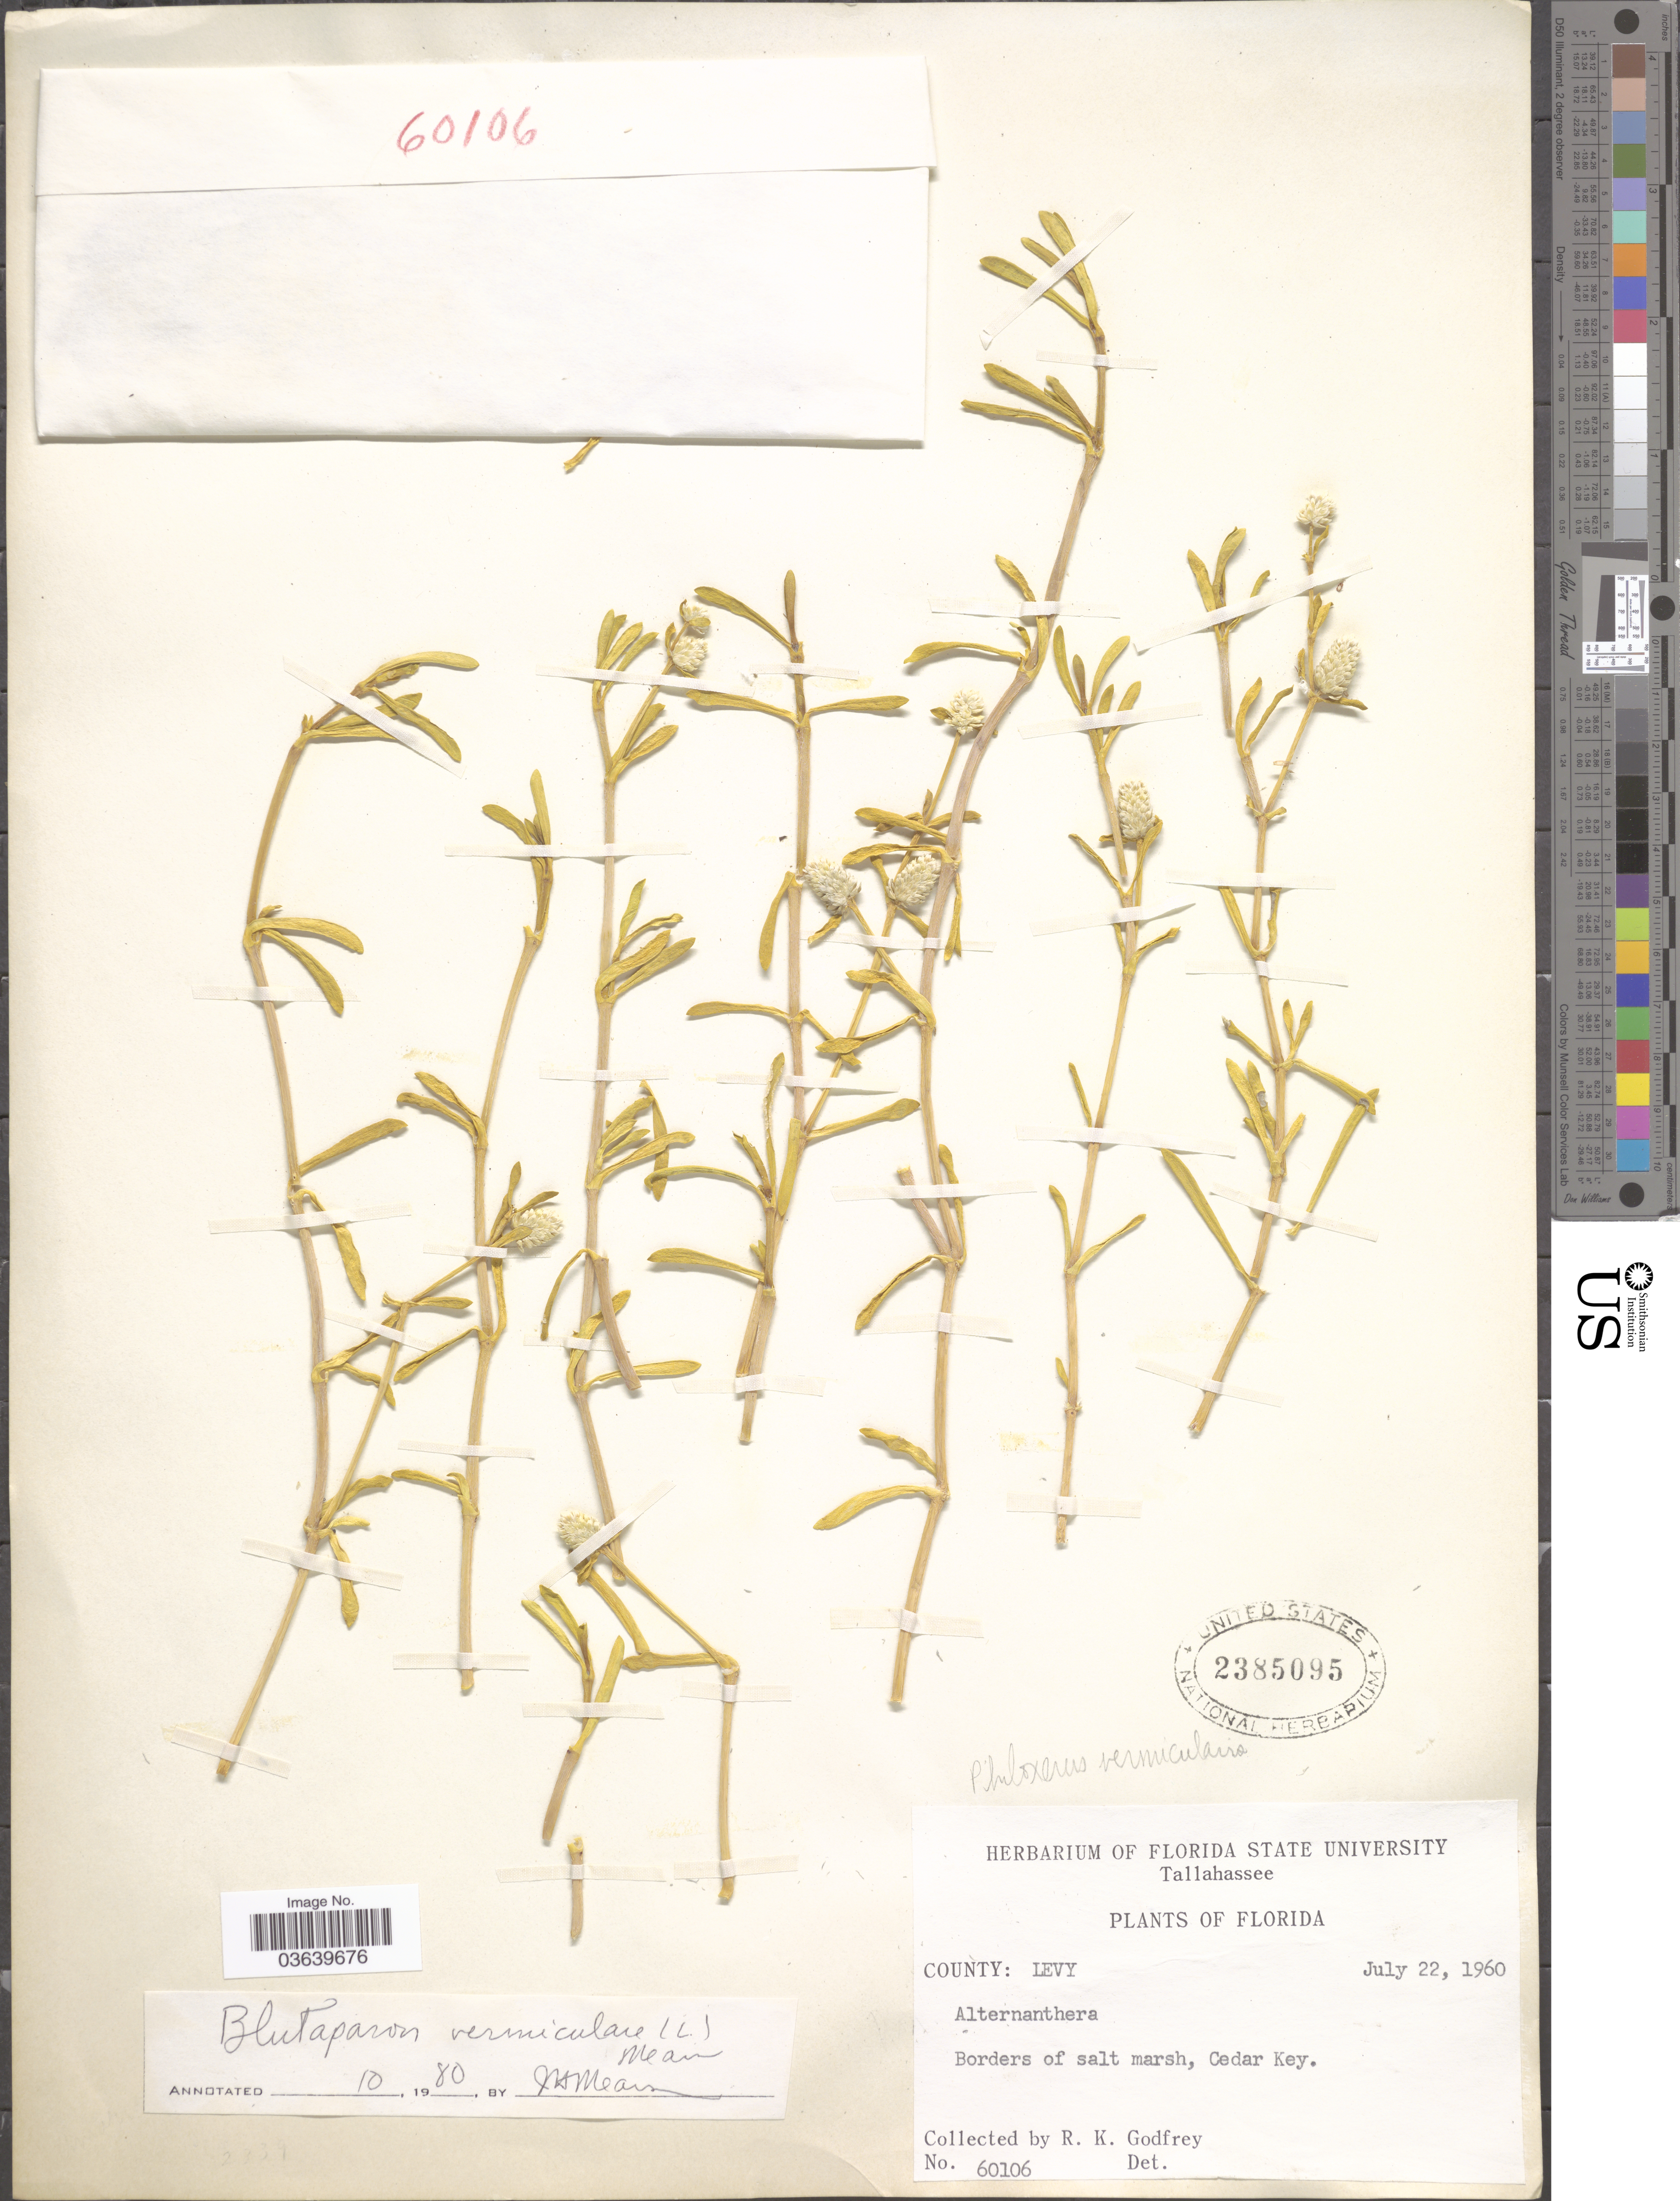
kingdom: Plantae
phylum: Tracheophyta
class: Magnoliopsida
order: Caryophyllales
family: Amaranthaceae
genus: Gomphrena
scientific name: Gomphrena vermicularis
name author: L.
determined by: Strong, Mark T., (BOT), Smithsonian Institution - National Museum of Natural History (UNITED STATES)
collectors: R. K. Godfrey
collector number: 60106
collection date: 1960-07-22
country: United States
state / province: Florida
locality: County: Levy, Borders of salt marsh, Cedar Key.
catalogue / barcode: US 2385095